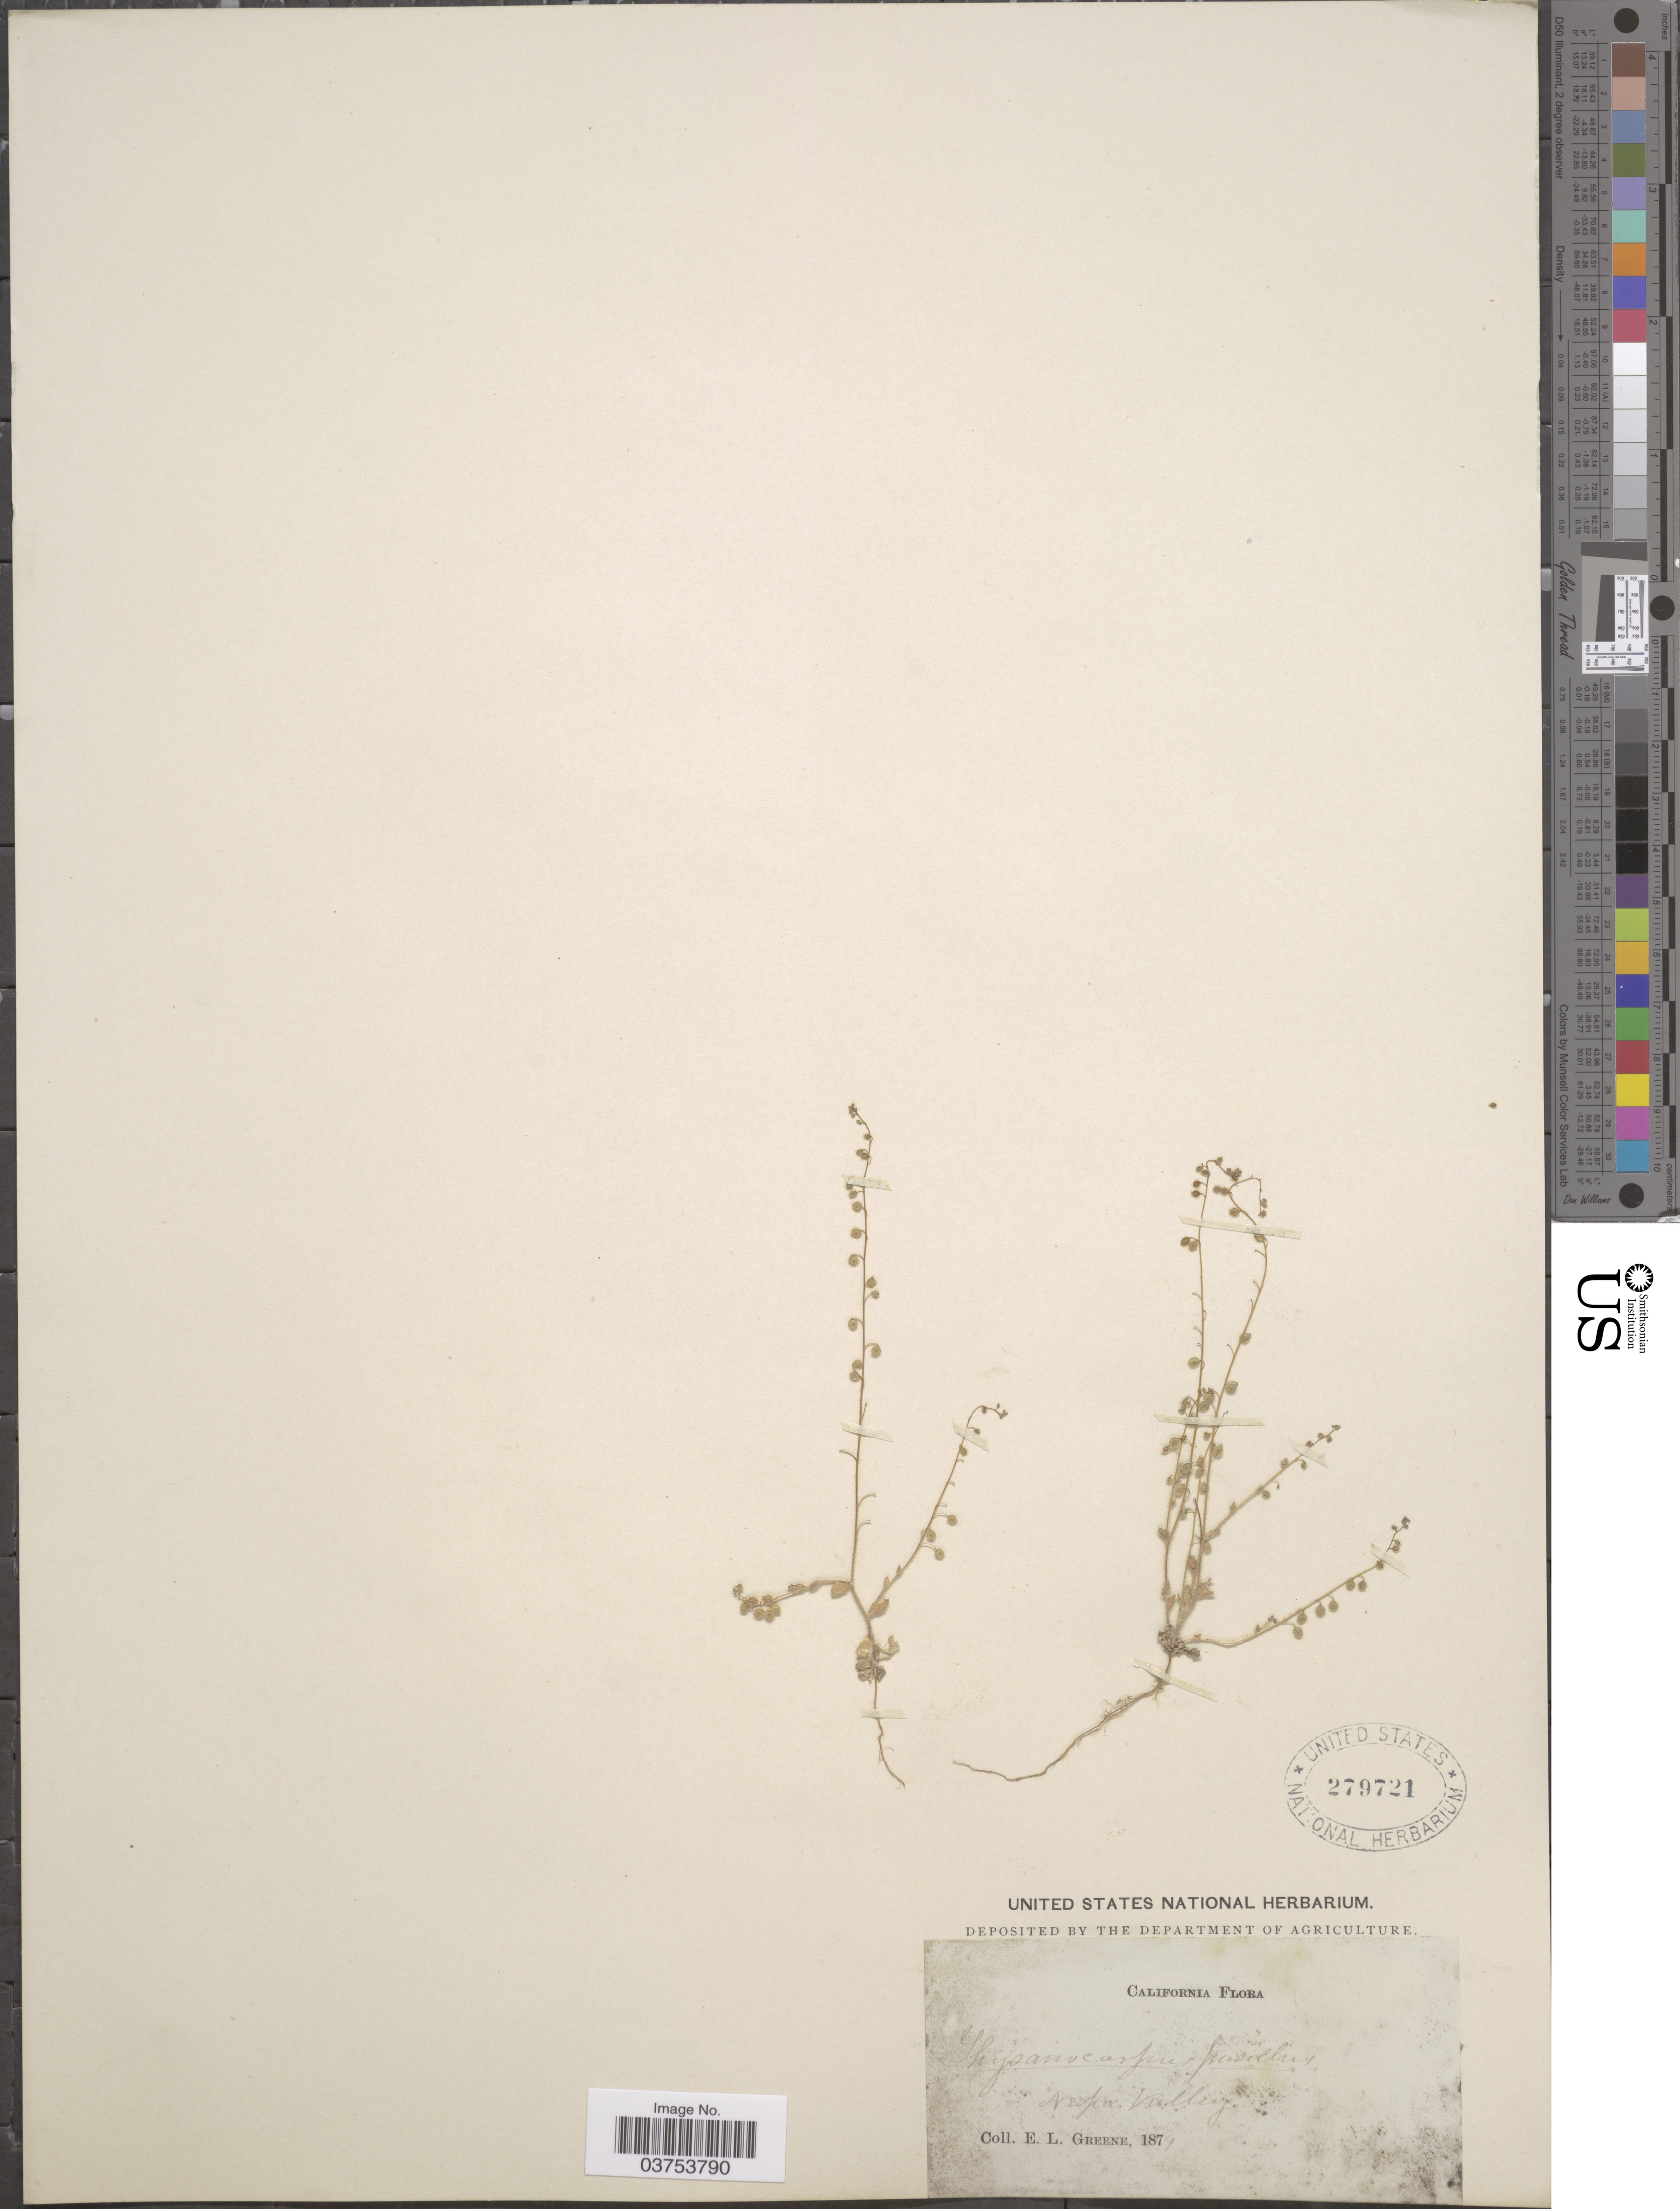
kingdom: Plantae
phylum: Tracheophyta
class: Magnoliopsida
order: Brassicales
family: Brassicaceae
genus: Athysanus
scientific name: Athysanus pusillus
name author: (Hook.) Greene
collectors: E. L. Greene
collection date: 1874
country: United States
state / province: California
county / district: Napa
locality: Napa Valley.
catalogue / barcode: US 279721